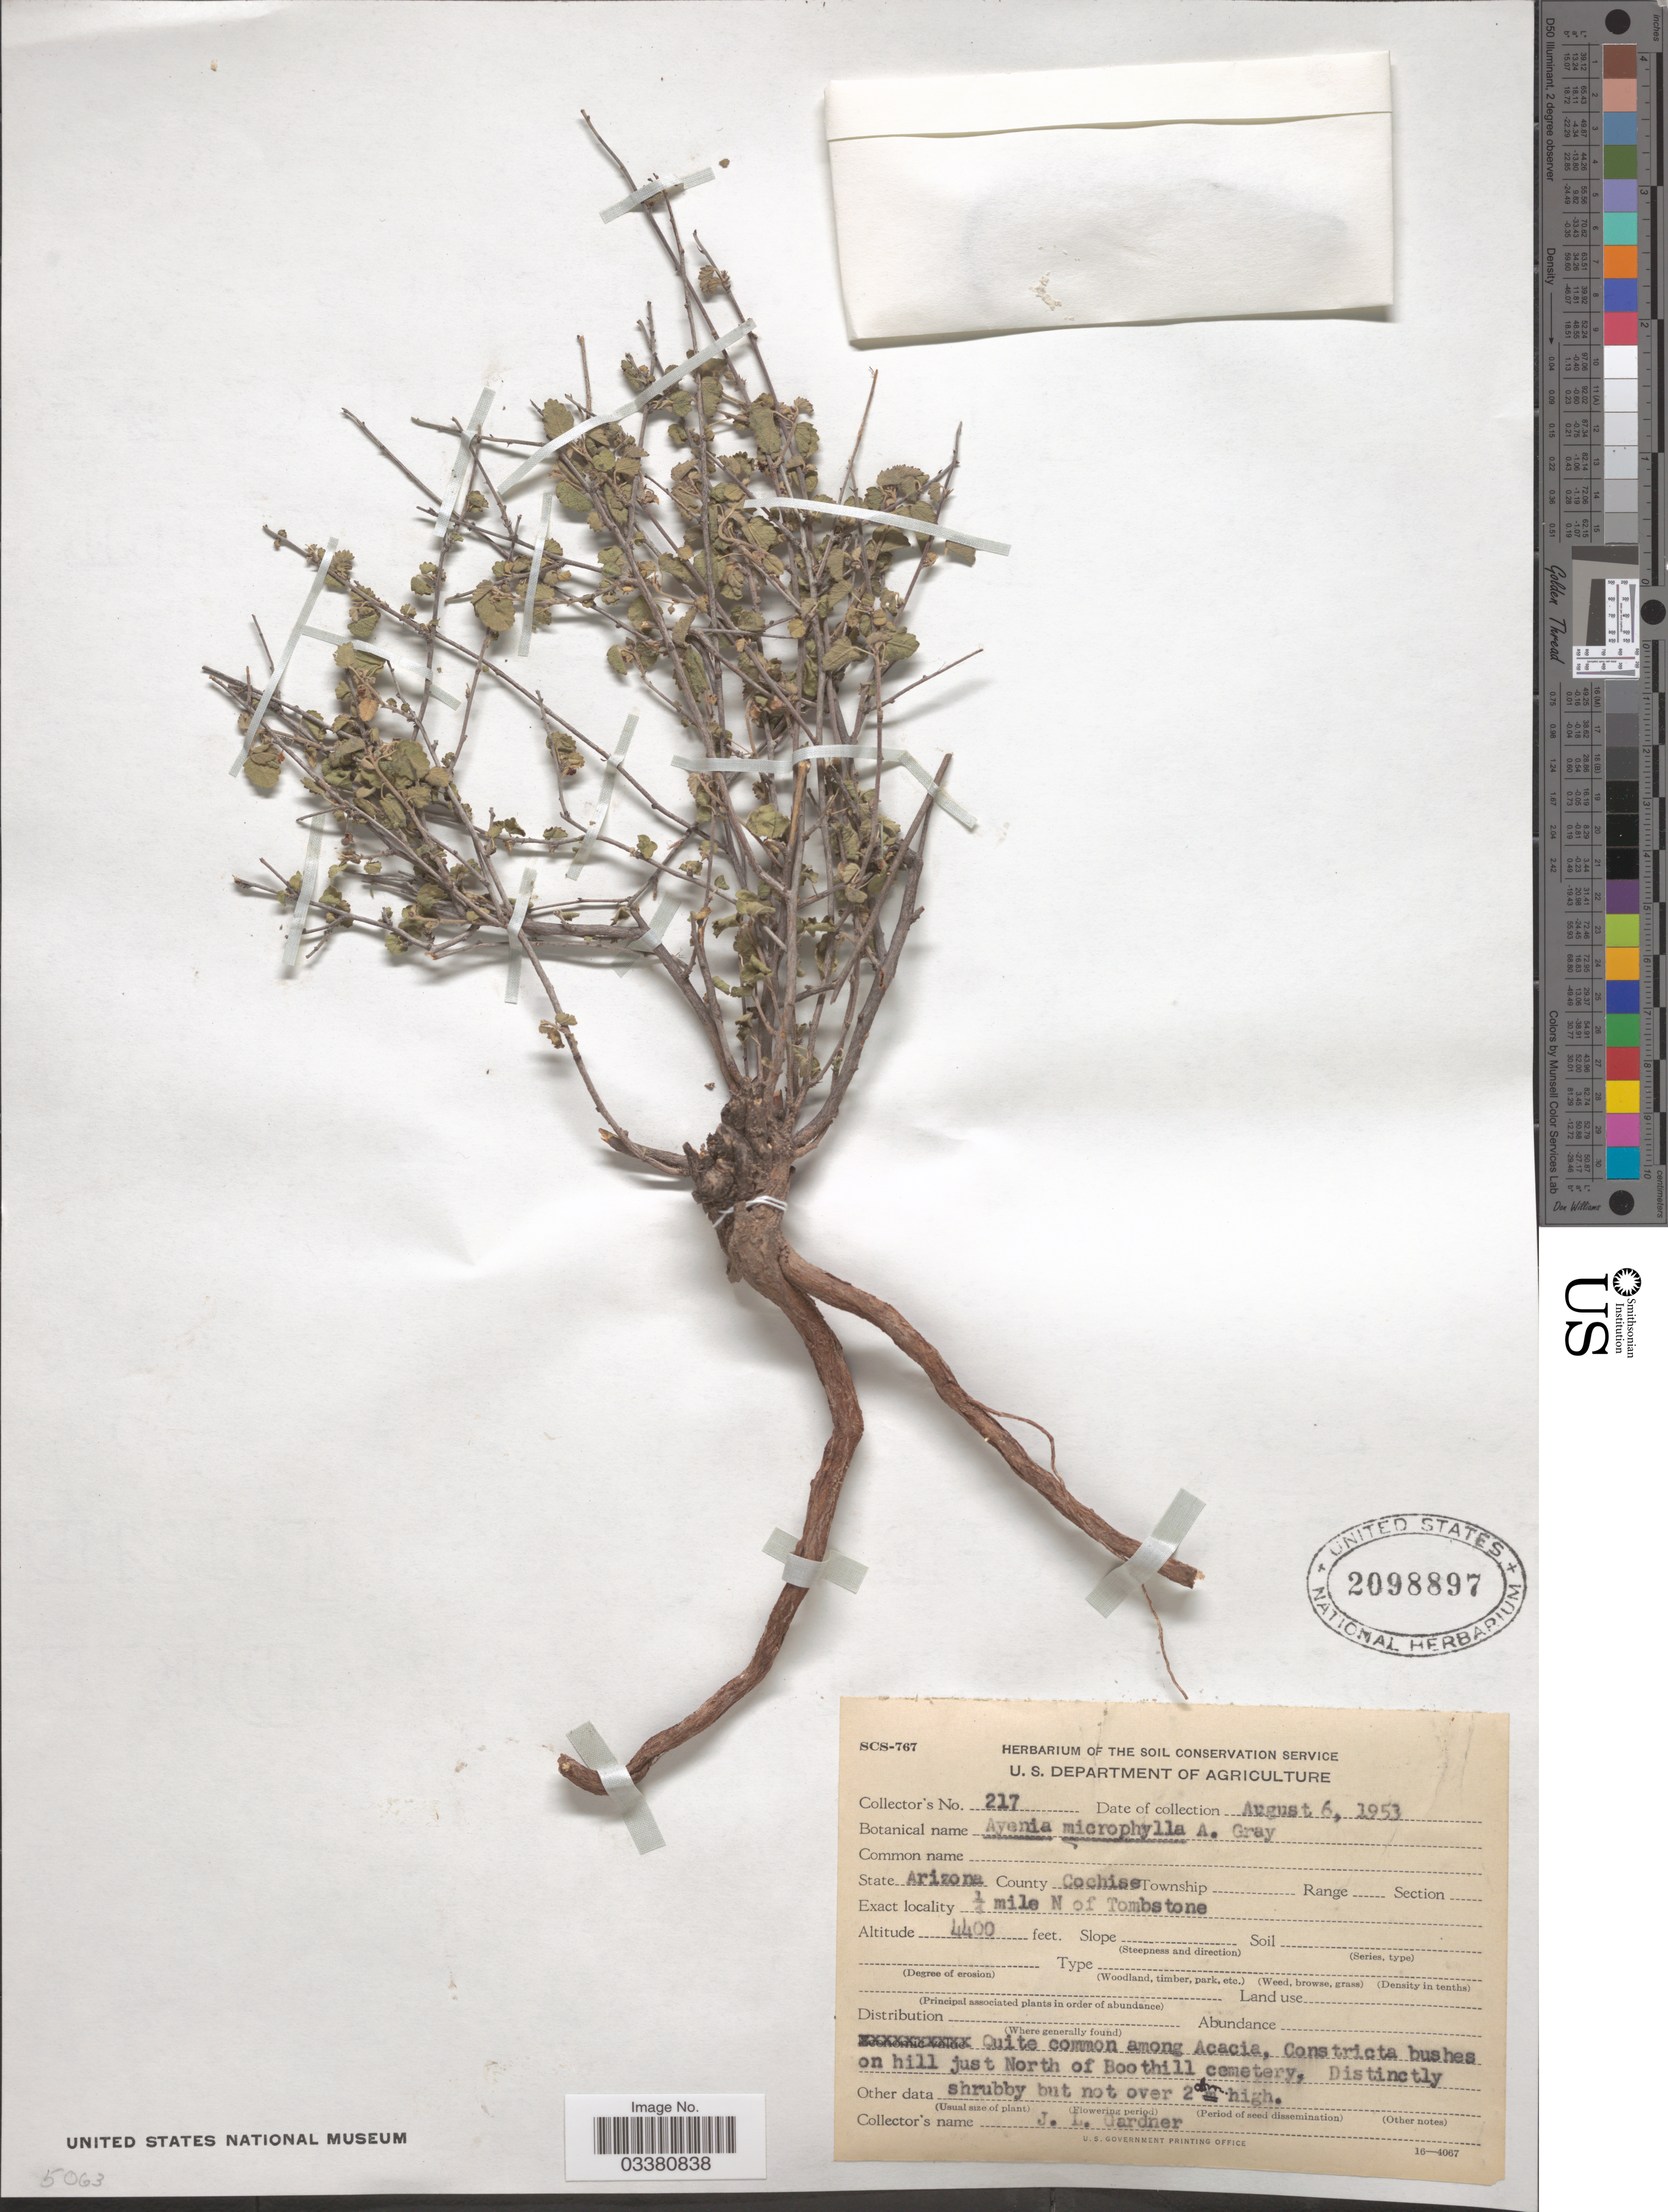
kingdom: Plantae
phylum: Tracheophyta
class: Magnoliopsida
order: Malvales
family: Malvaceae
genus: Ayenia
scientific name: Ayenia microphylla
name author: A. Gray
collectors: J. L. Gardner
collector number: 217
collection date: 1953-08-06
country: United States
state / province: Arizona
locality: County Cochise. ¼ mile N of Tombstone. Just north of Boothill cemetery.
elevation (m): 1341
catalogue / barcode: US 2098897